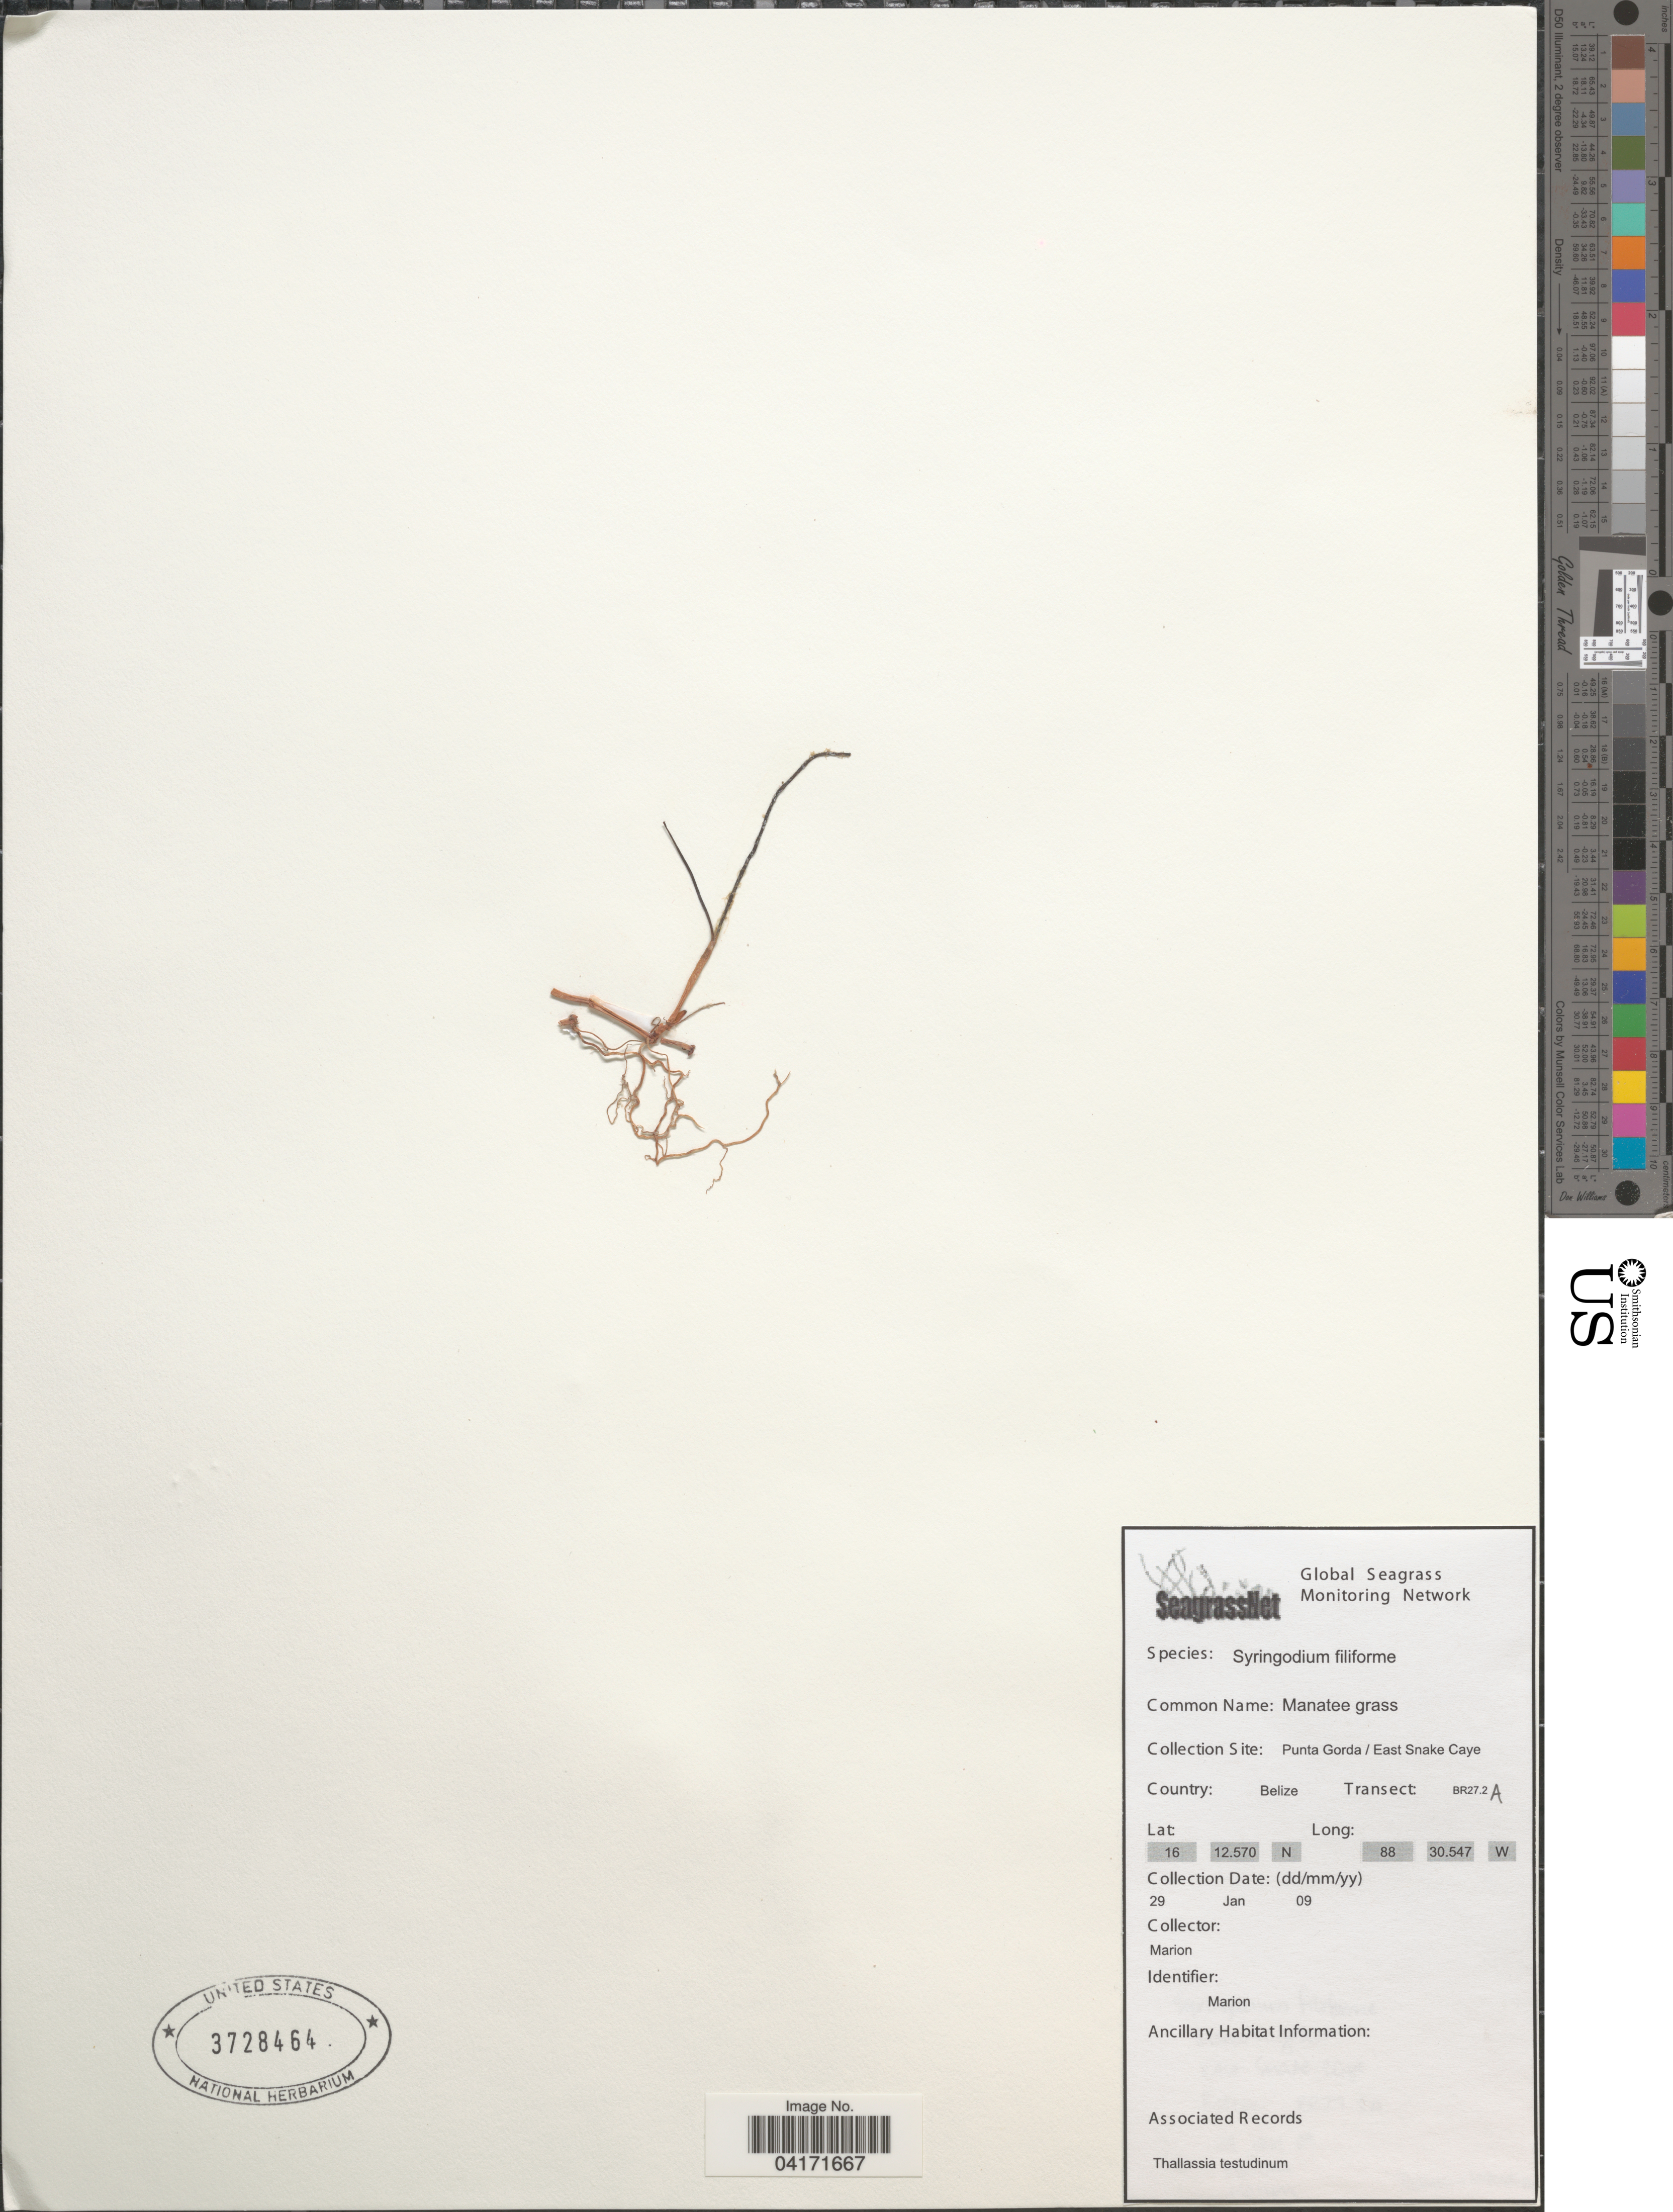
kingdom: Plantae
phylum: Tracheophyta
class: Liliopsida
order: Alismatales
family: Cymodoceaceae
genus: Syringodium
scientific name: Syringodium filiforme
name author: Kütz.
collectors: Marion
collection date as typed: Transcribed d/m/y: 29/1/9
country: Belize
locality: Punta Gorda / East Snake Caye. Transect: BR27.2 A.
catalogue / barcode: US 3728464